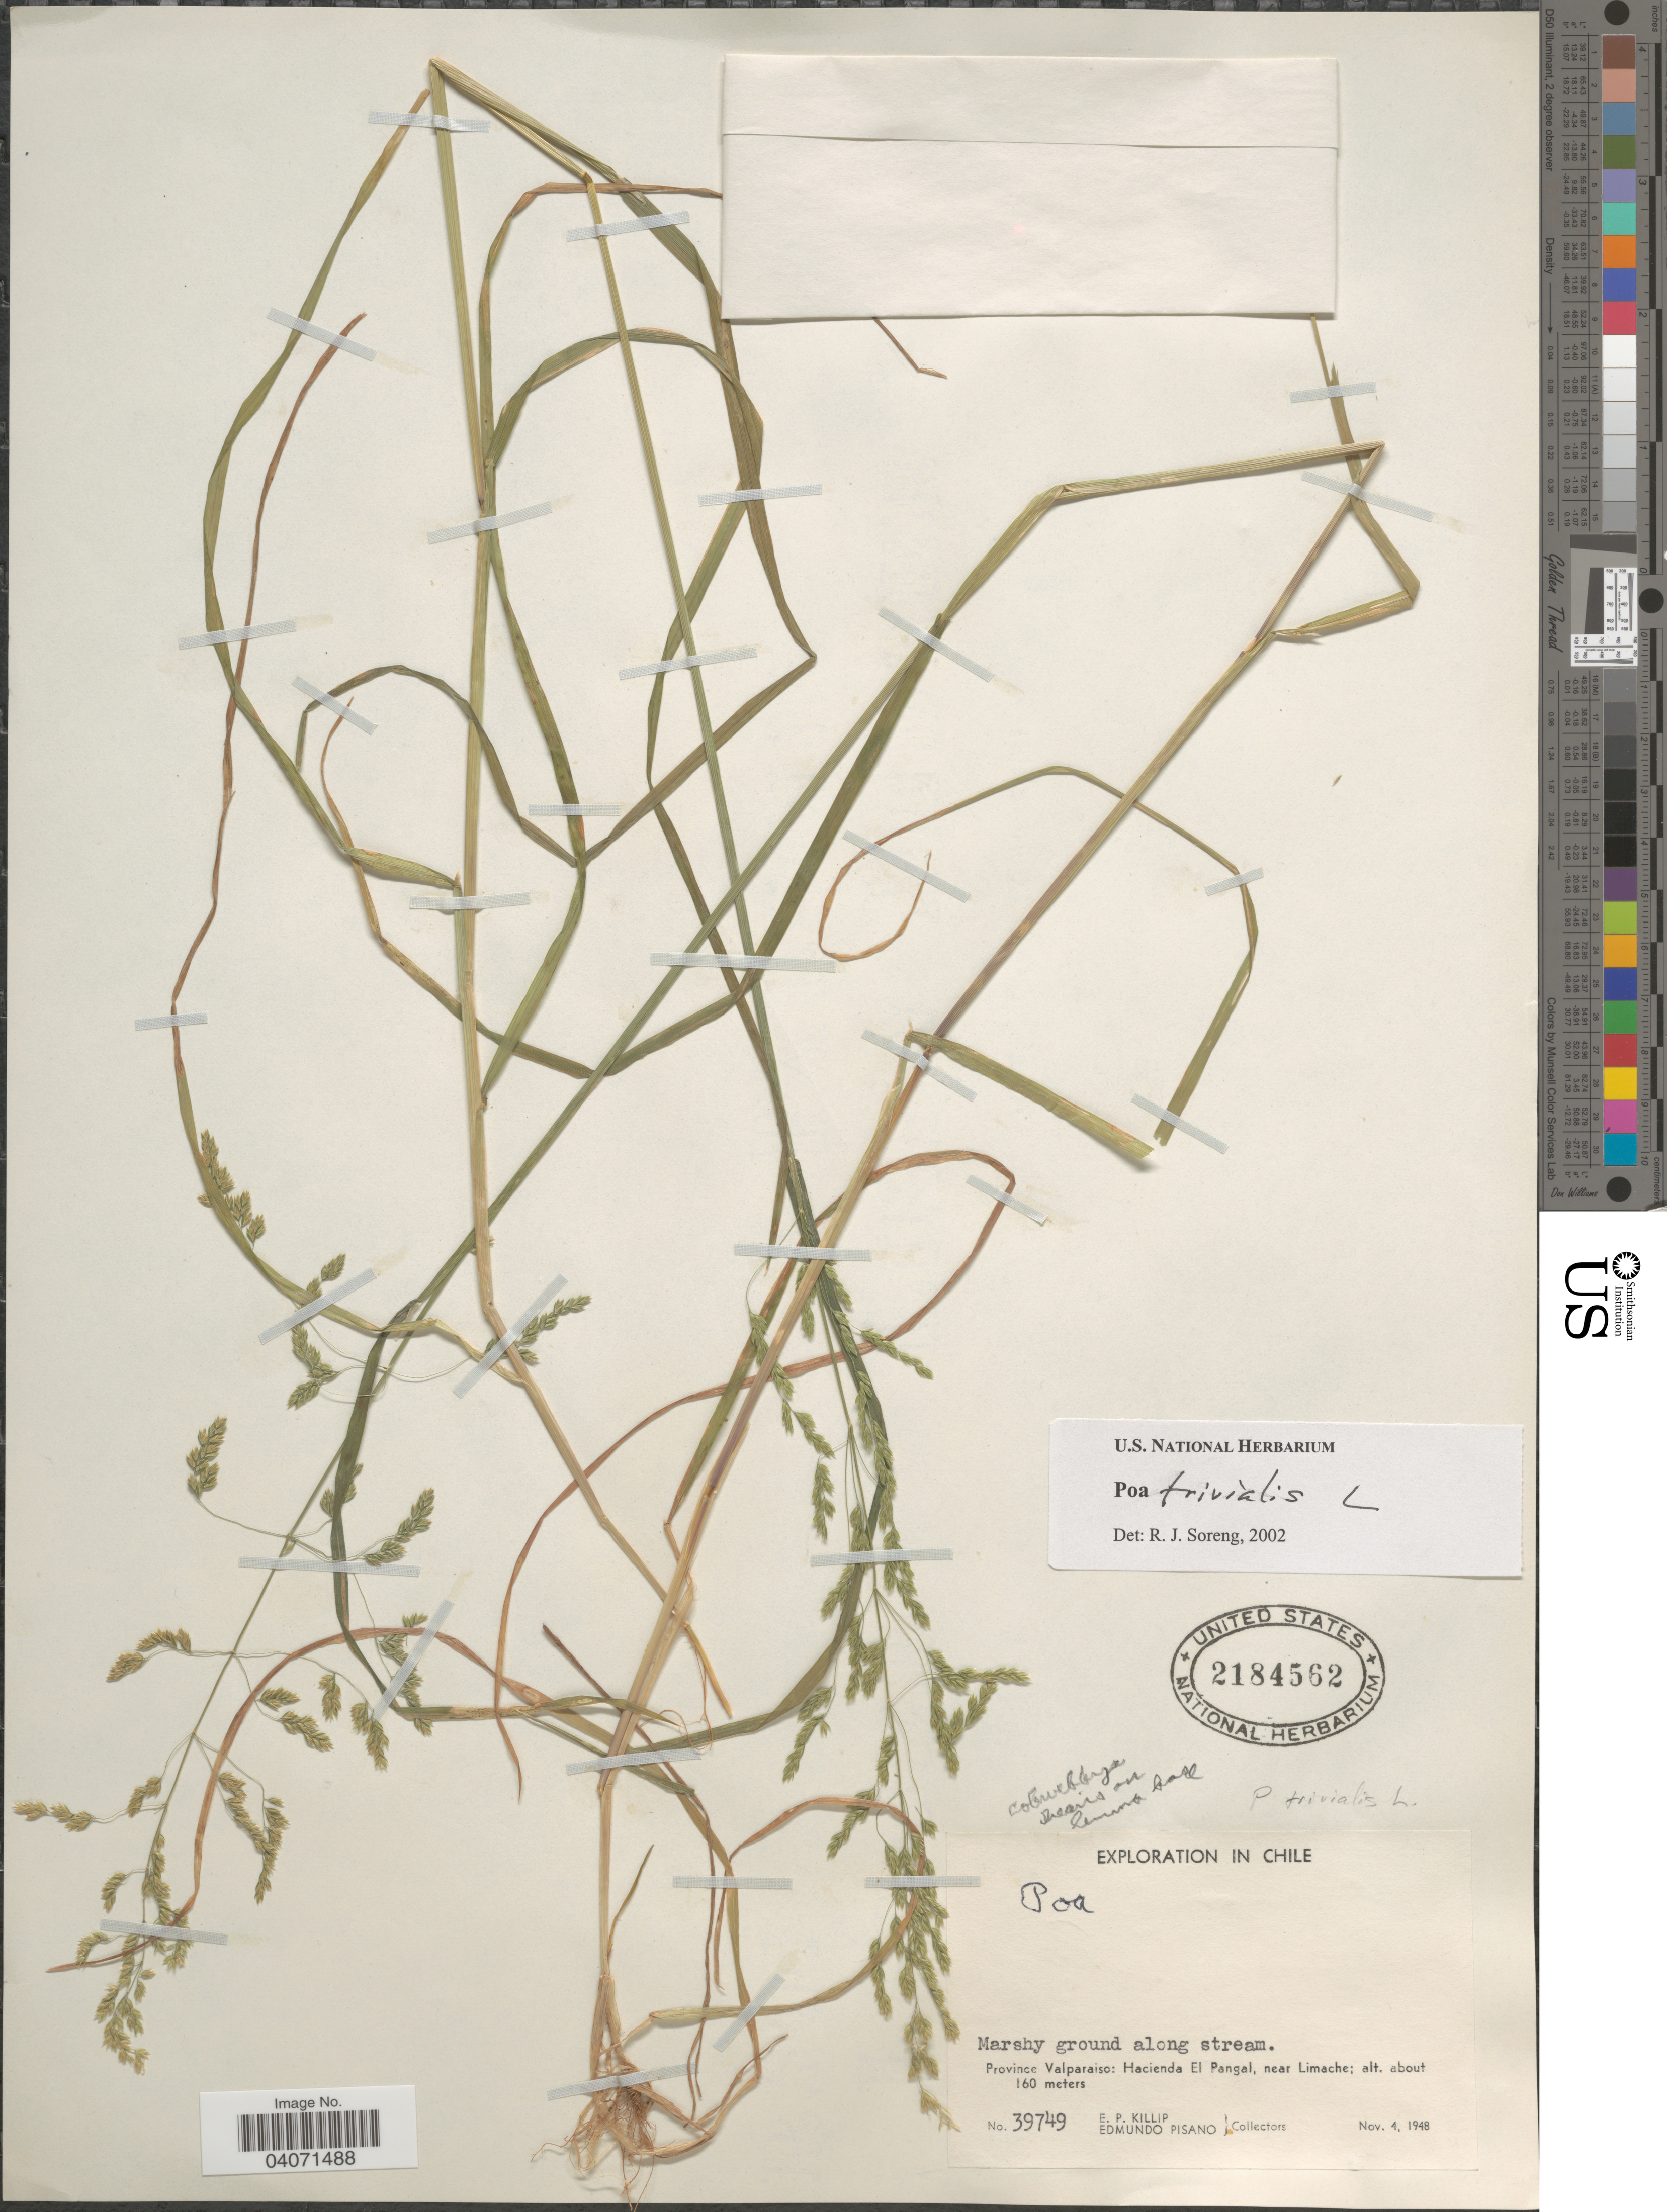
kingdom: Plantae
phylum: Tracheophyta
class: Liliopsida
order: Poales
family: Poaceae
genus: Poa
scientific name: Poa trivialis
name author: L.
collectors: E. P. Killip & E. Pisano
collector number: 39749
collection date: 1948-11-04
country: Chile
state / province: Valparaíso (V)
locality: Hacienda El Pangal, near Limache.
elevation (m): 160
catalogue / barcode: US 2184562